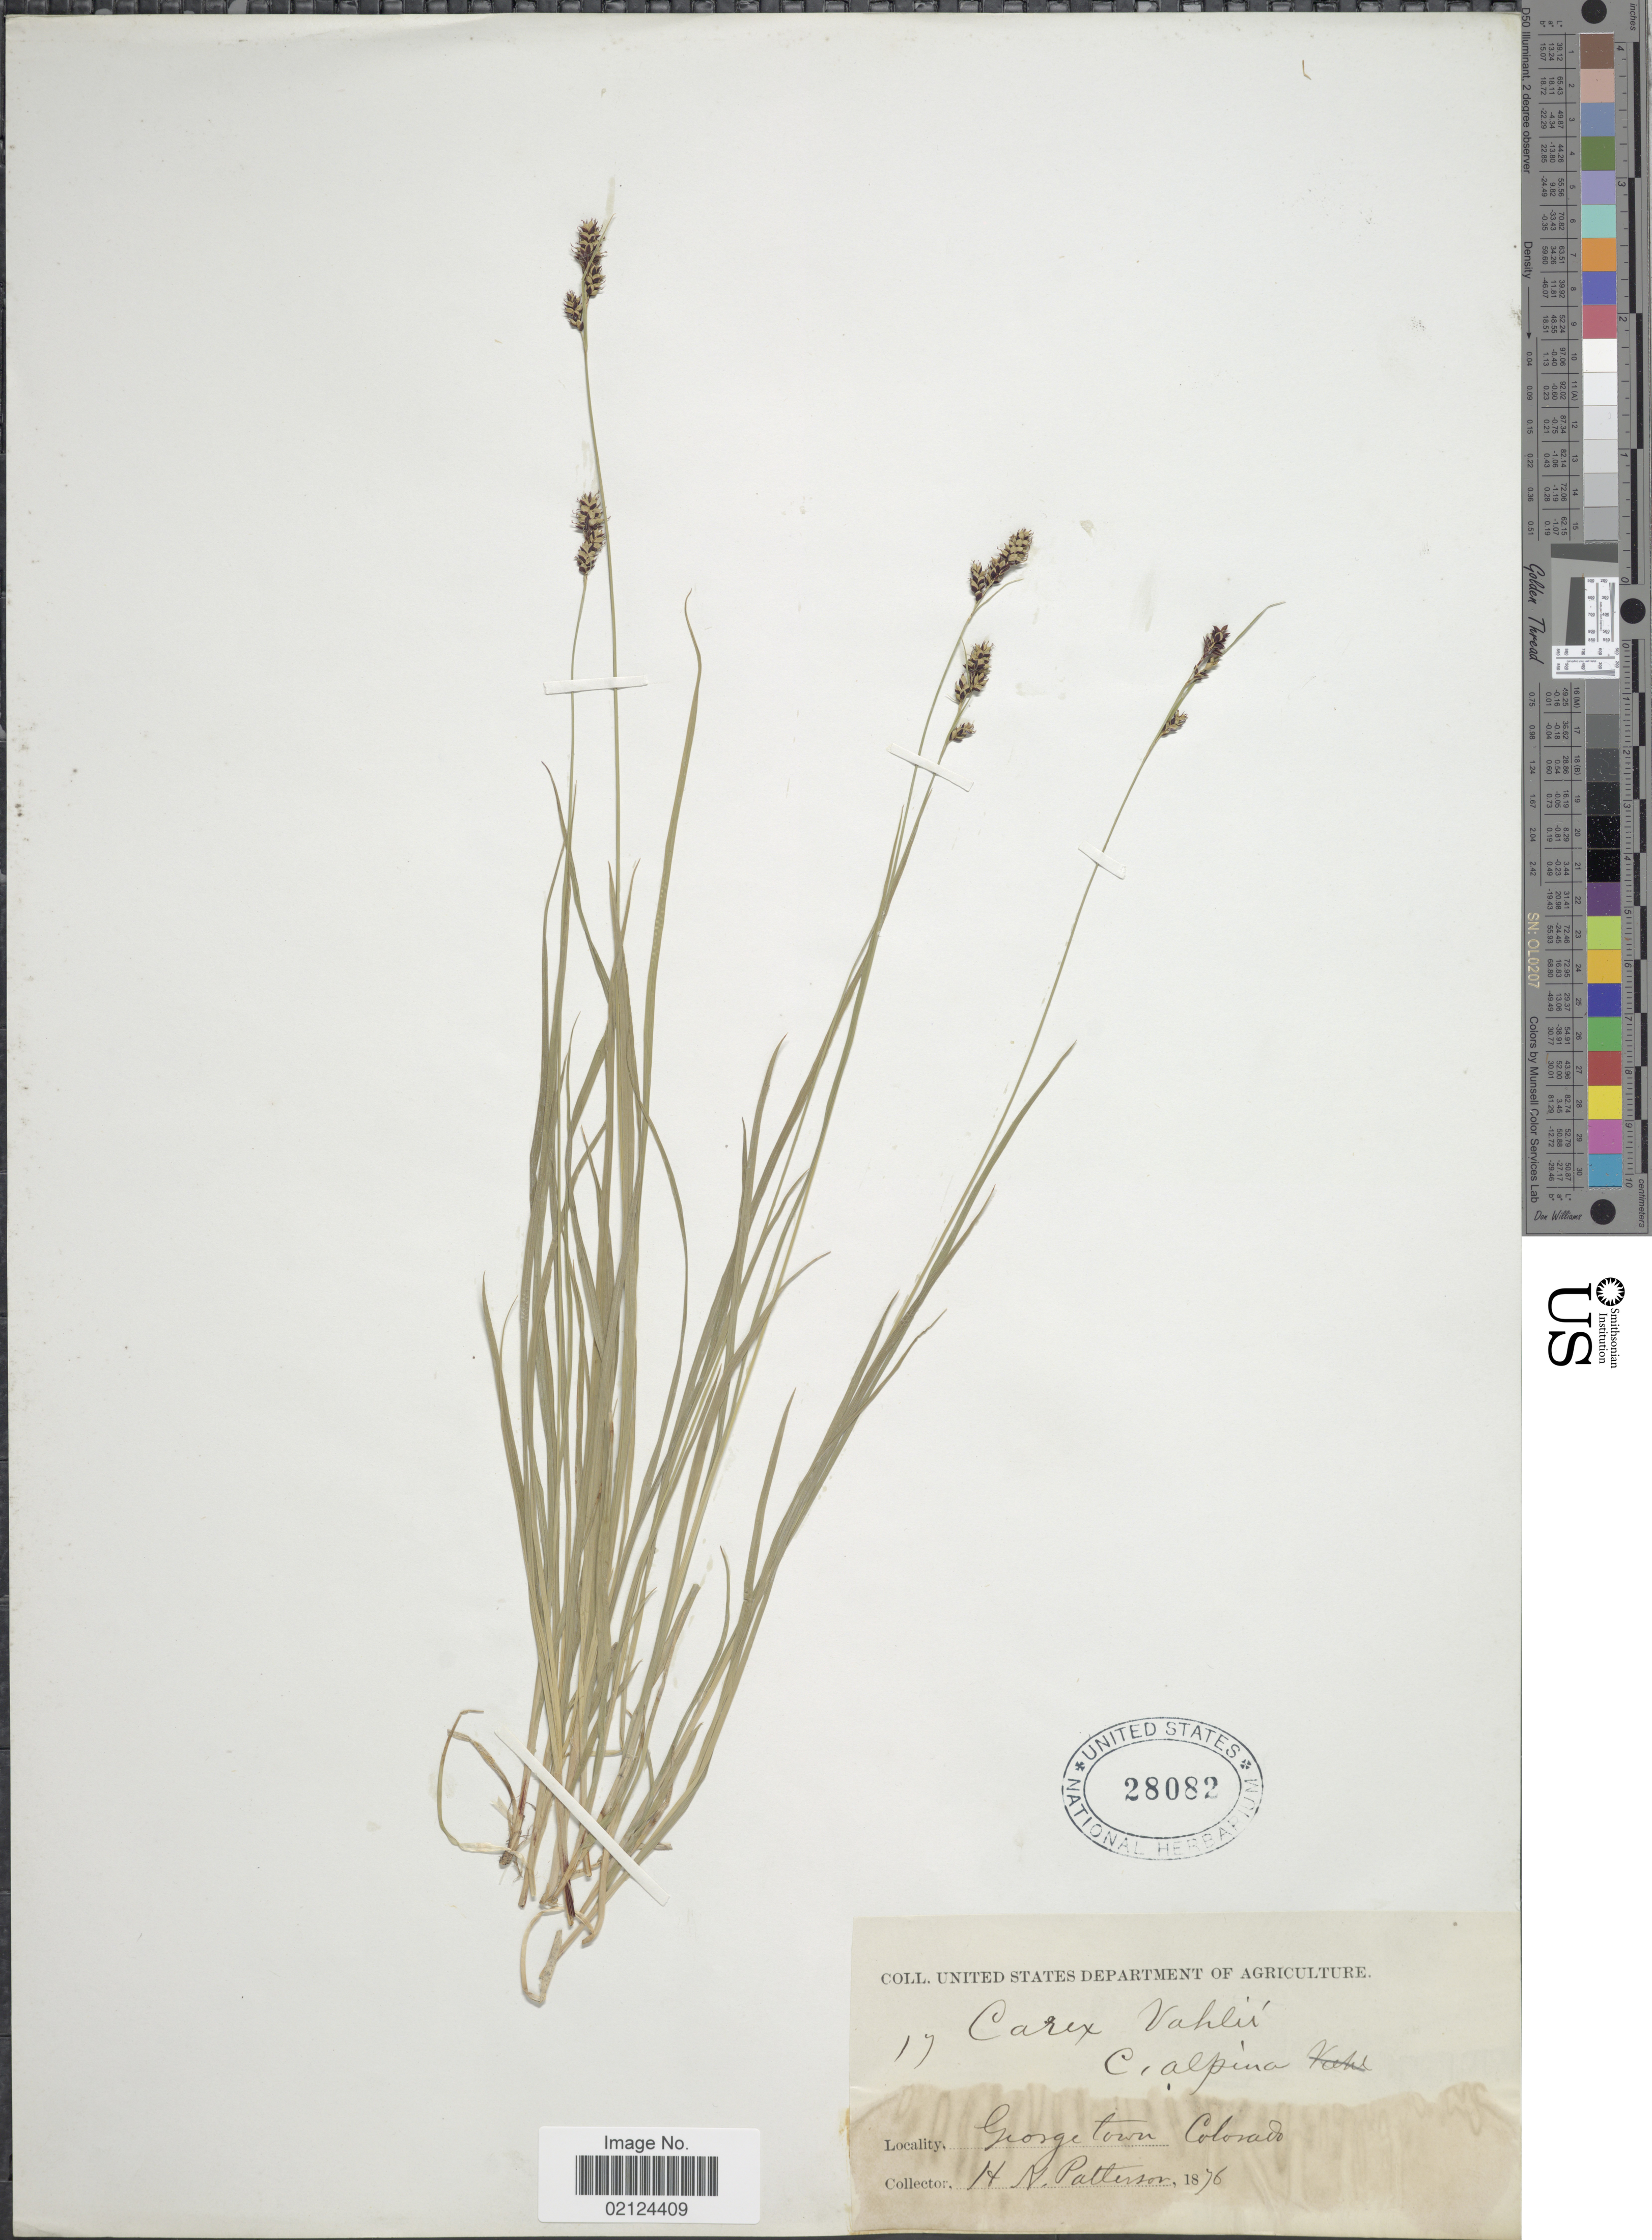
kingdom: Plantae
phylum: Tracheophyta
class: Liliopsida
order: Poales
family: Cyperaceae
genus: Carex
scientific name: Carex media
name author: R. Br.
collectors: H. N. Patterson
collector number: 17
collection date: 1876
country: United States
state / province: Colorado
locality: Georgetown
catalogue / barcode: US 28082